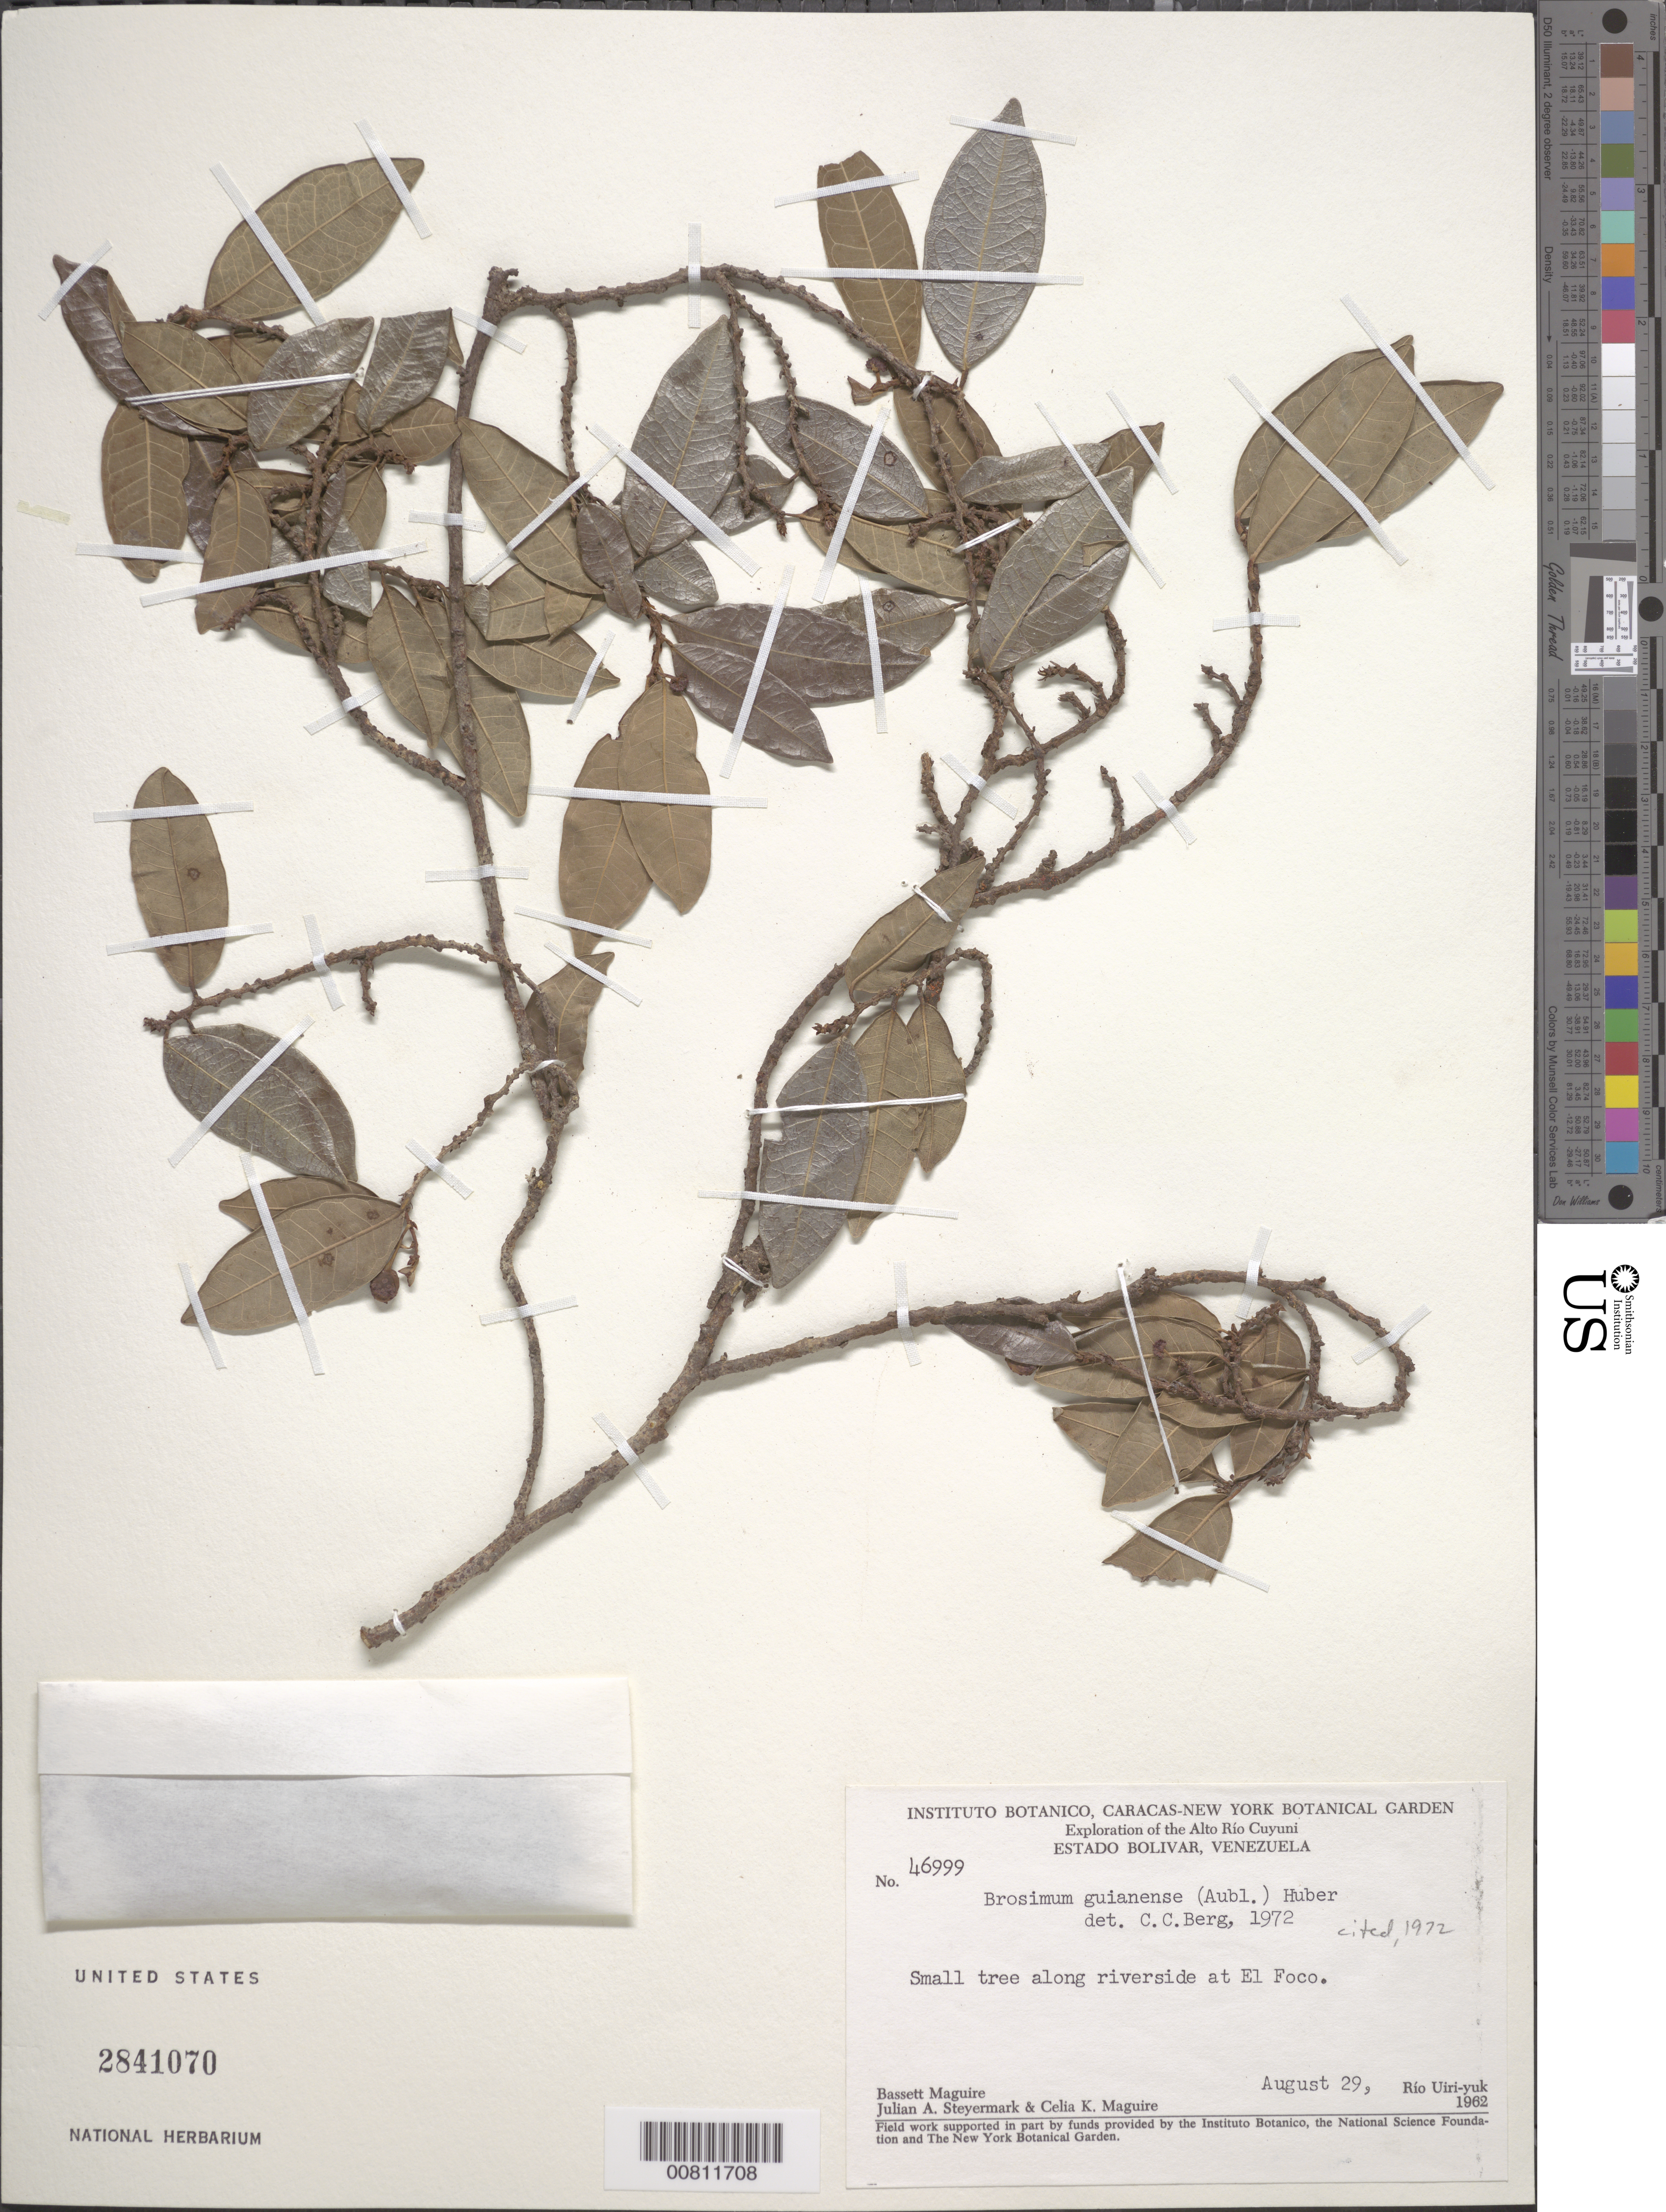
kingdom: Plantae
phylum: Tracheophyta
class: Magnoliopsida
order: Rosales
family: Moraceae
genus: Brosimum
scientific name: Brosimum guianense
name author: (Aubl.) Huber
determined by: Berg, C. C.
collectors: B. Maguire, J. Steyermark & C. K. Maguire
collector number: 46999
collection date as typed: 29-Aug-62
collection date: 1962-08-29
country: Venezuela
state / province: Bolívar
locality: Alto Río Cuyuni, El Foco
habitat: Along river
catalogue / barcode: US 2841070